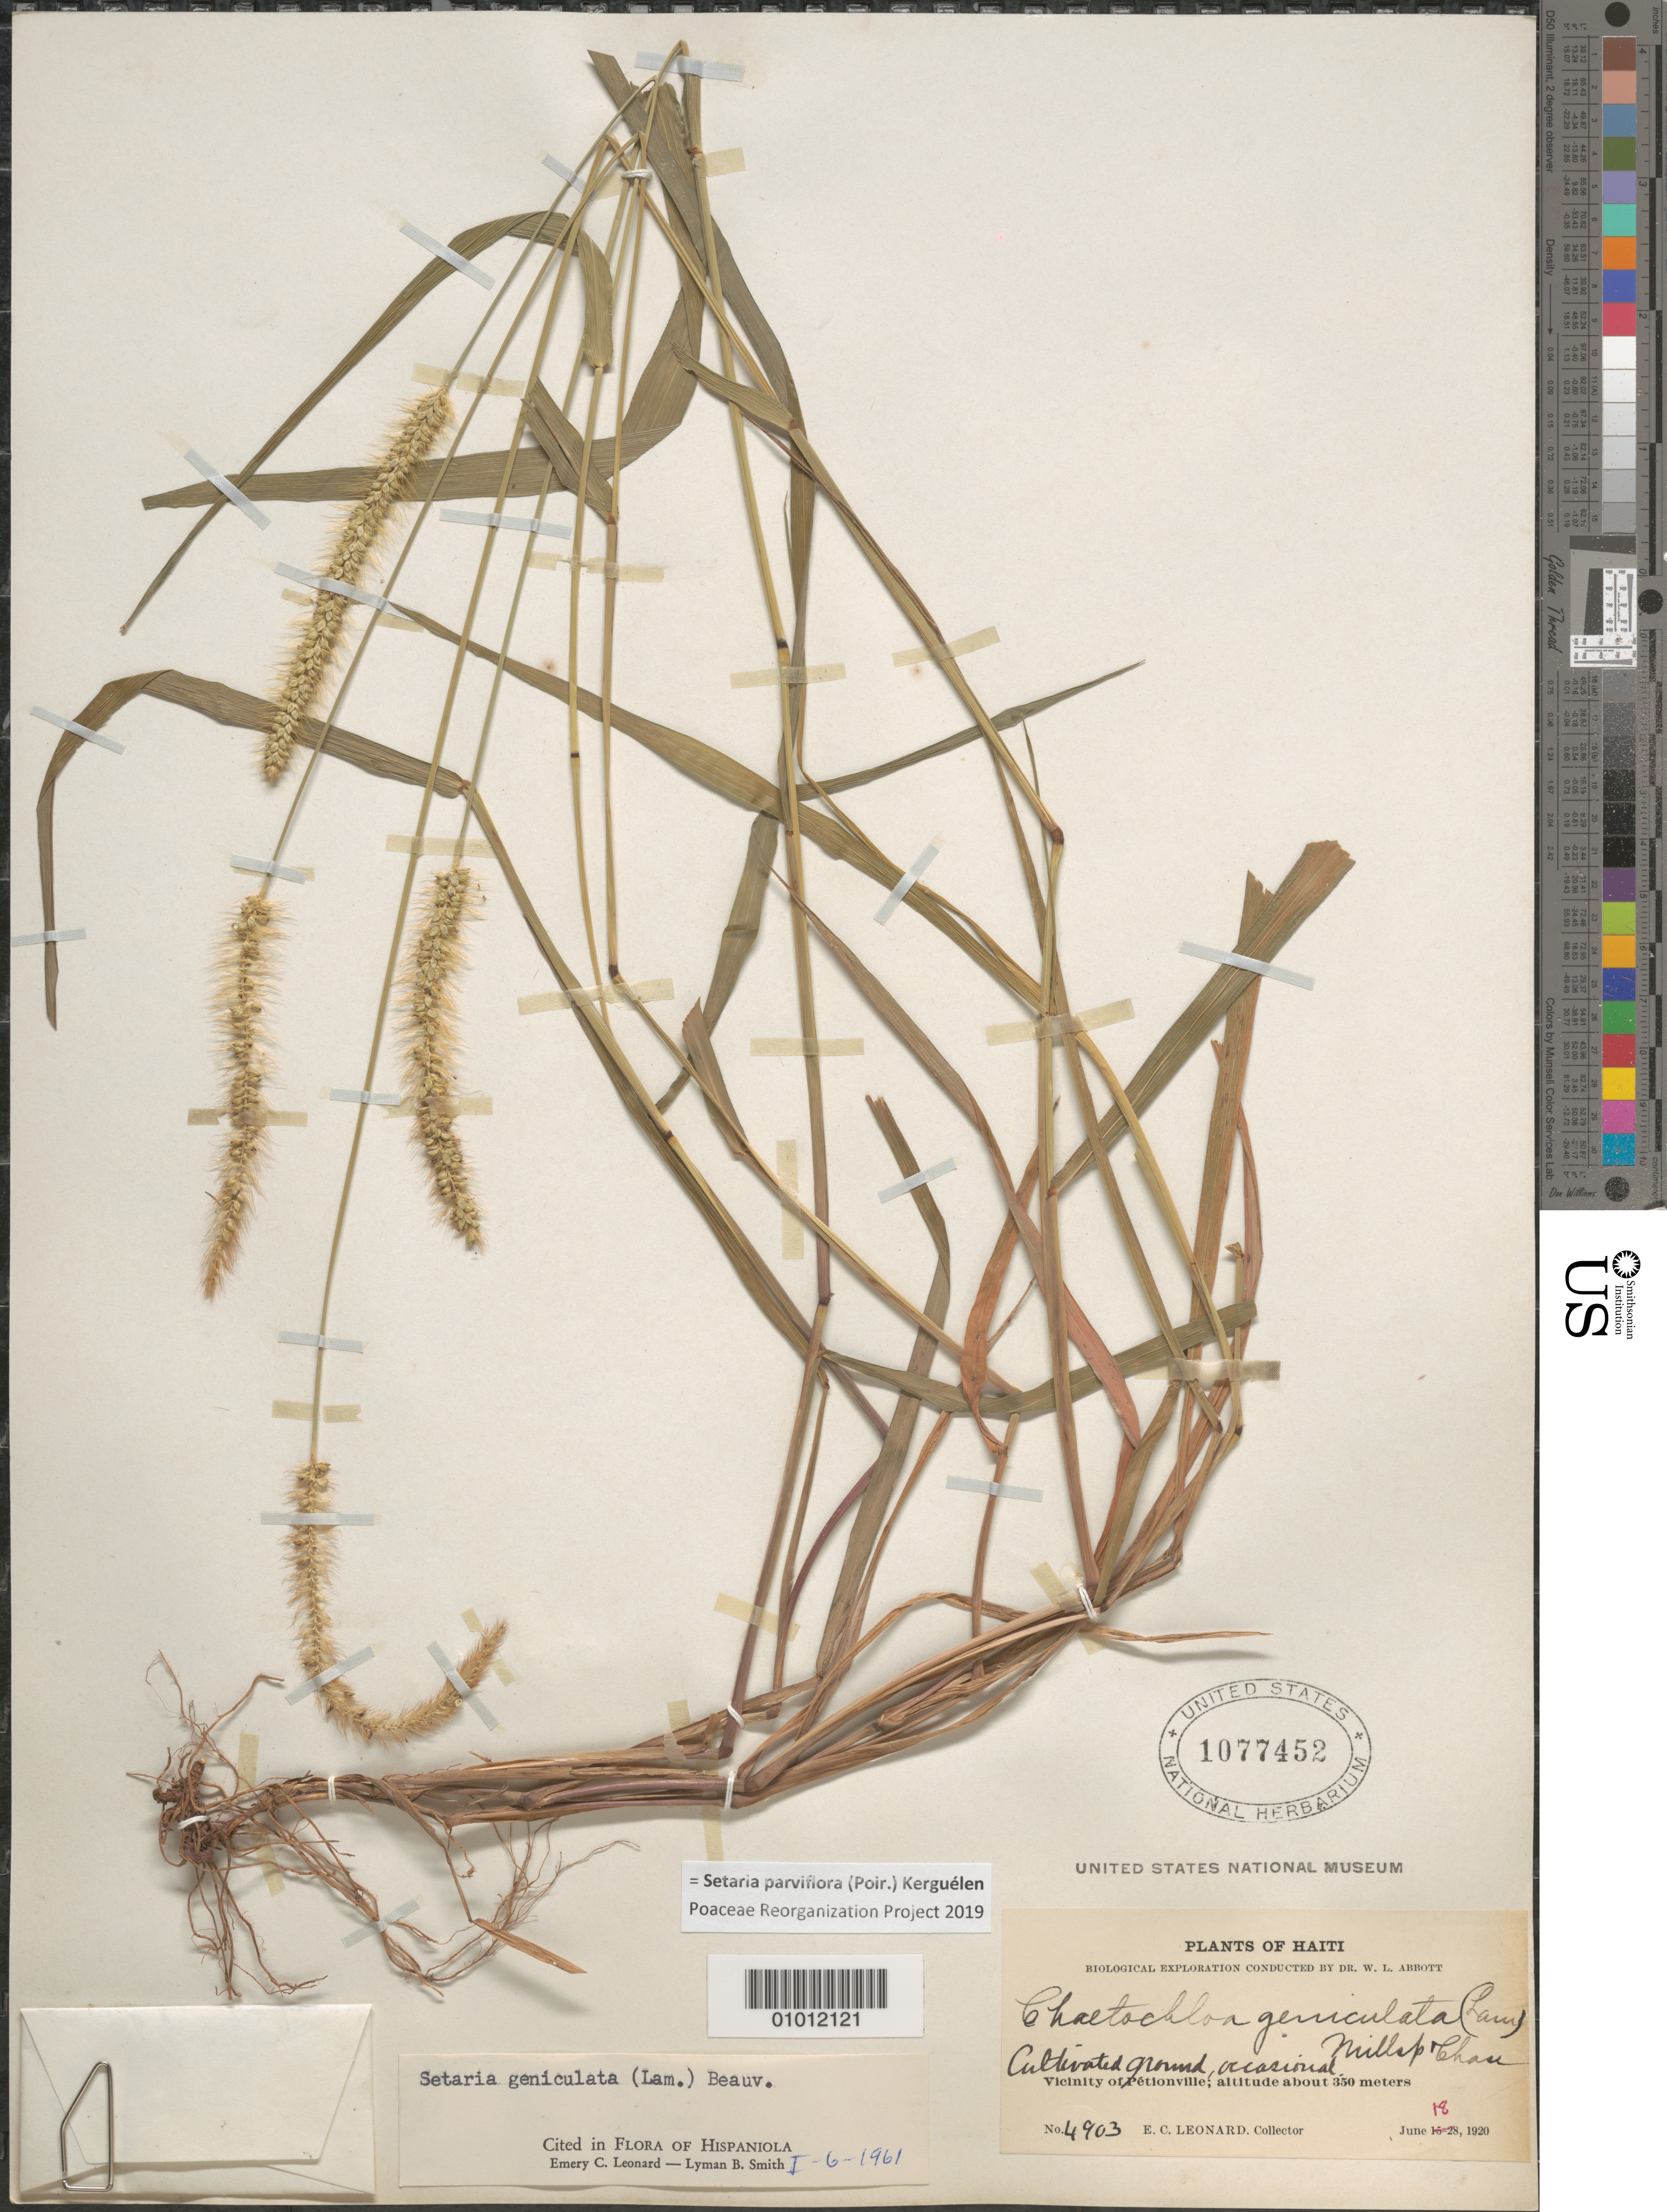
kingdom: Plantae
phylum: Tracheophyta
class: Liliopsida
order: Poales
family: Poaceae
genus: Setaria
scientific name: Setaria parviflora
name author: (Poir.) Kerguélen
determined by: Poaceae Reorganization Project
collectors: E. C. Leonard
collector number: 4903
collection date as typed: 18 Jun 1920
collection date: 1920-06-18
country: Haiti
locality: Vicinity of Petionville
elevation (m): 350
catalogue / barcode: US 1077452